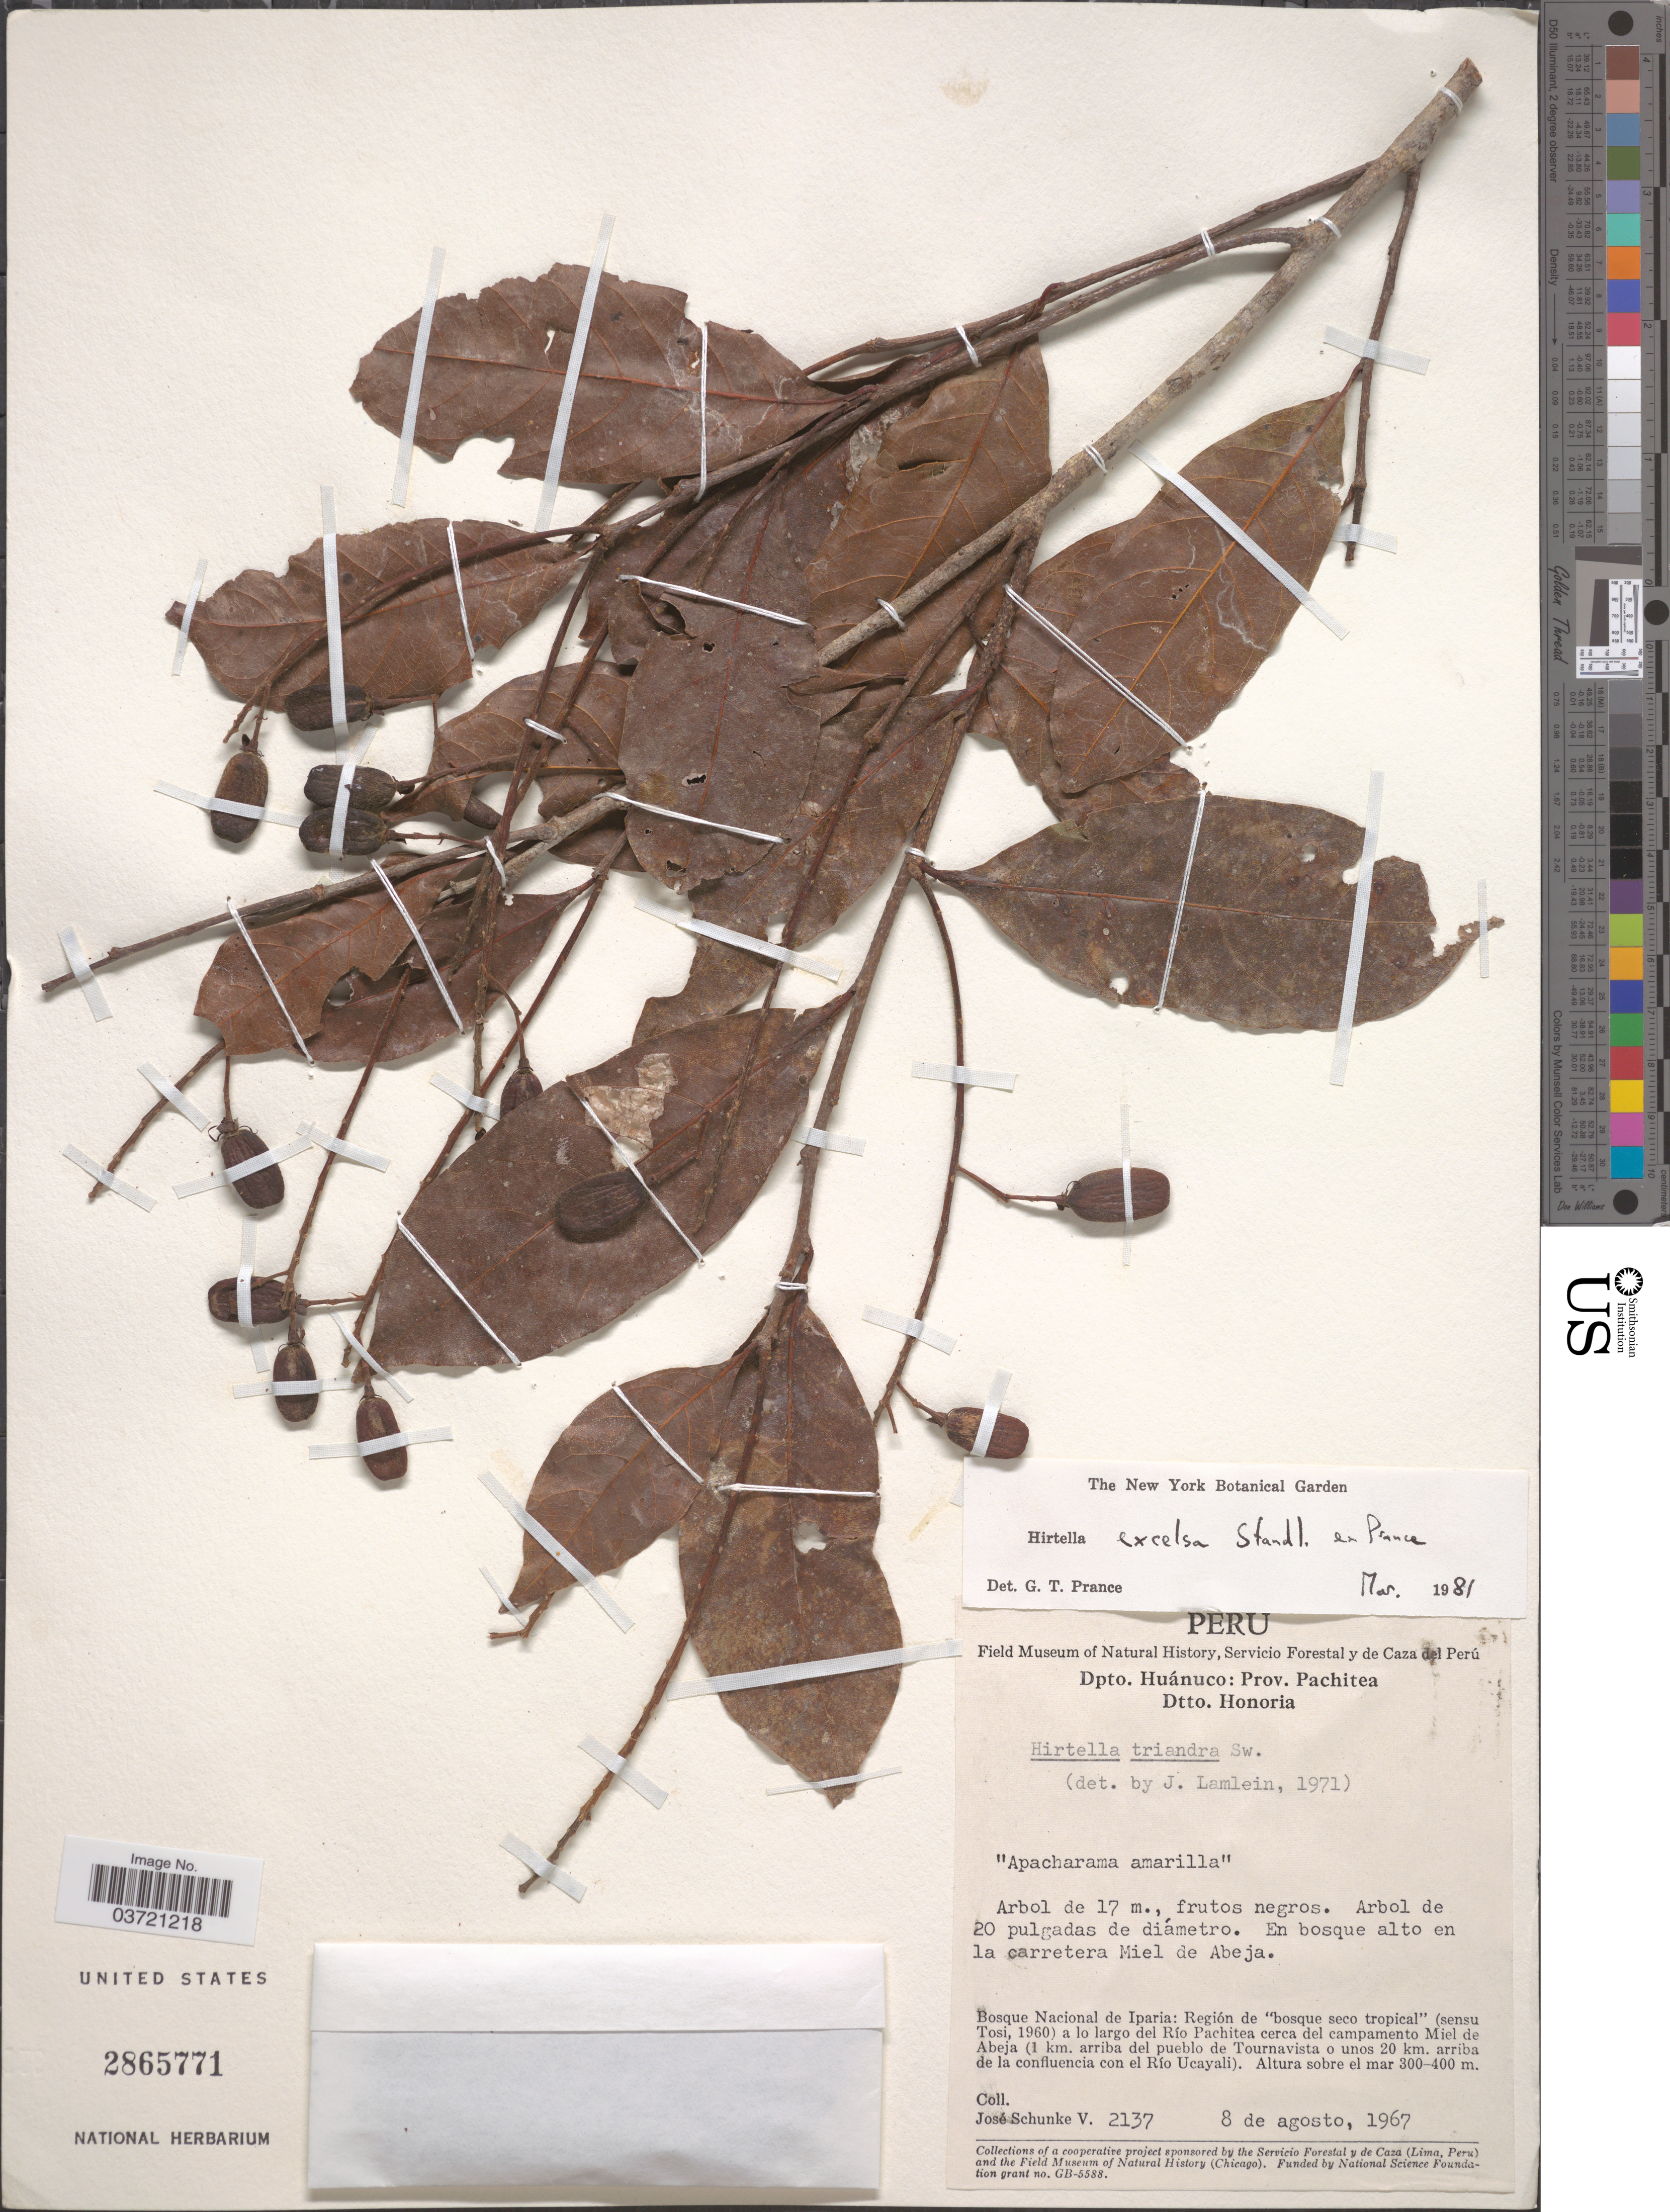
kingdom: Plantae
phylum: Tracheophyta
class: Magnoliopsida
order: Malpighiales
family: Chrysobalanaceae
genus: Hirtella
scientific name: Hirtella excelsa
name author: Standl. ex Prance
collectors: J. Schunke Vigo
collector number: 2137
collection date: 1967-08-08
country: Peru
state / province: Huánuco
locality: Dpto. Huánuco: Prov. Pachitea. Dtto. Honoria. Bosque Nacional de Iparia: Región de "bosque seco tropical" (sensu Tosi, 1960) a lo largo del Río Pachitea cerca del campamento Miel de Abeja (1km. arriba del pueblo de Tournavista o unos 20 km. arriba de la confluencia con el Río Ucayali).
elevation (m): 300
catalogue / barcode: US 2865771